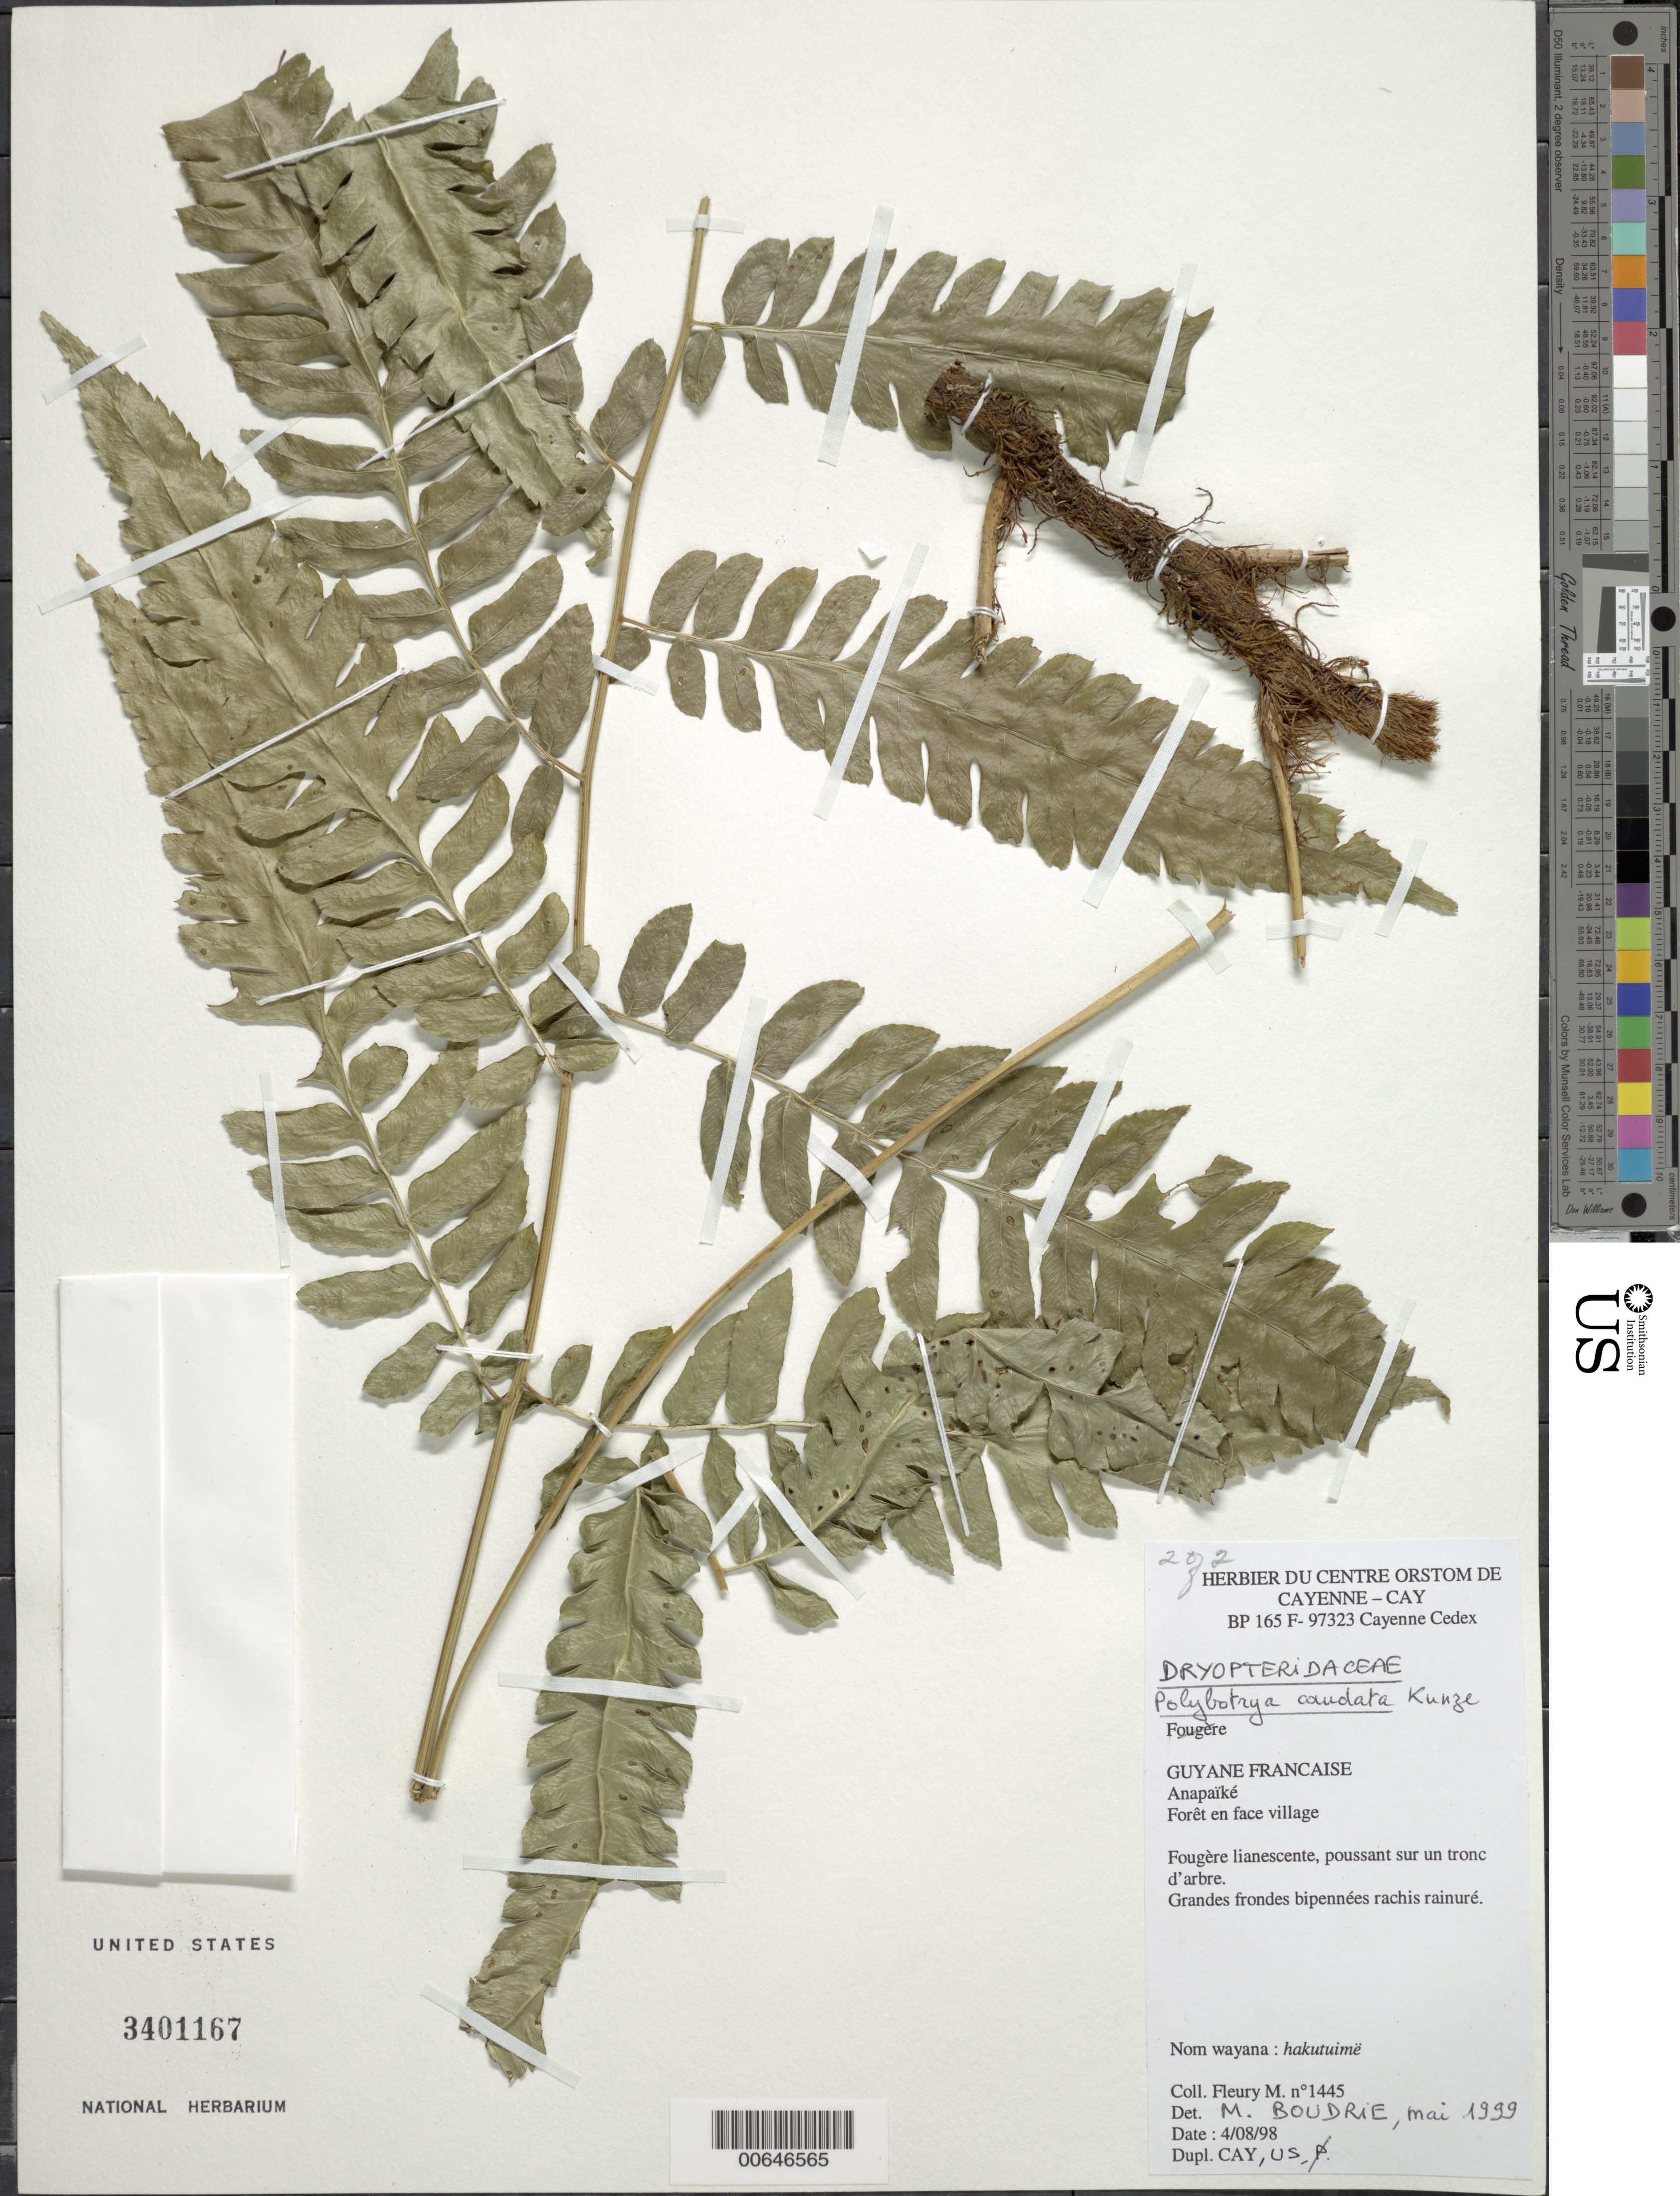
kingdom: Plantae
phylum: Tracheophyta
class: Polypodiopsida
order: Polypodiales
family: Dryopteridaceae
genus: Polybotrya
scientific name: Polybotrya caudata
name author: Kunze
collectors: M. Fleury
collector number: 1445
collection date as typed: Transcribed d/m/y: 4/4/98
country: French Guiana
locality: Guyane Francaise. Anapaike. Foret en face village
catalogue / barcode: US 3401167